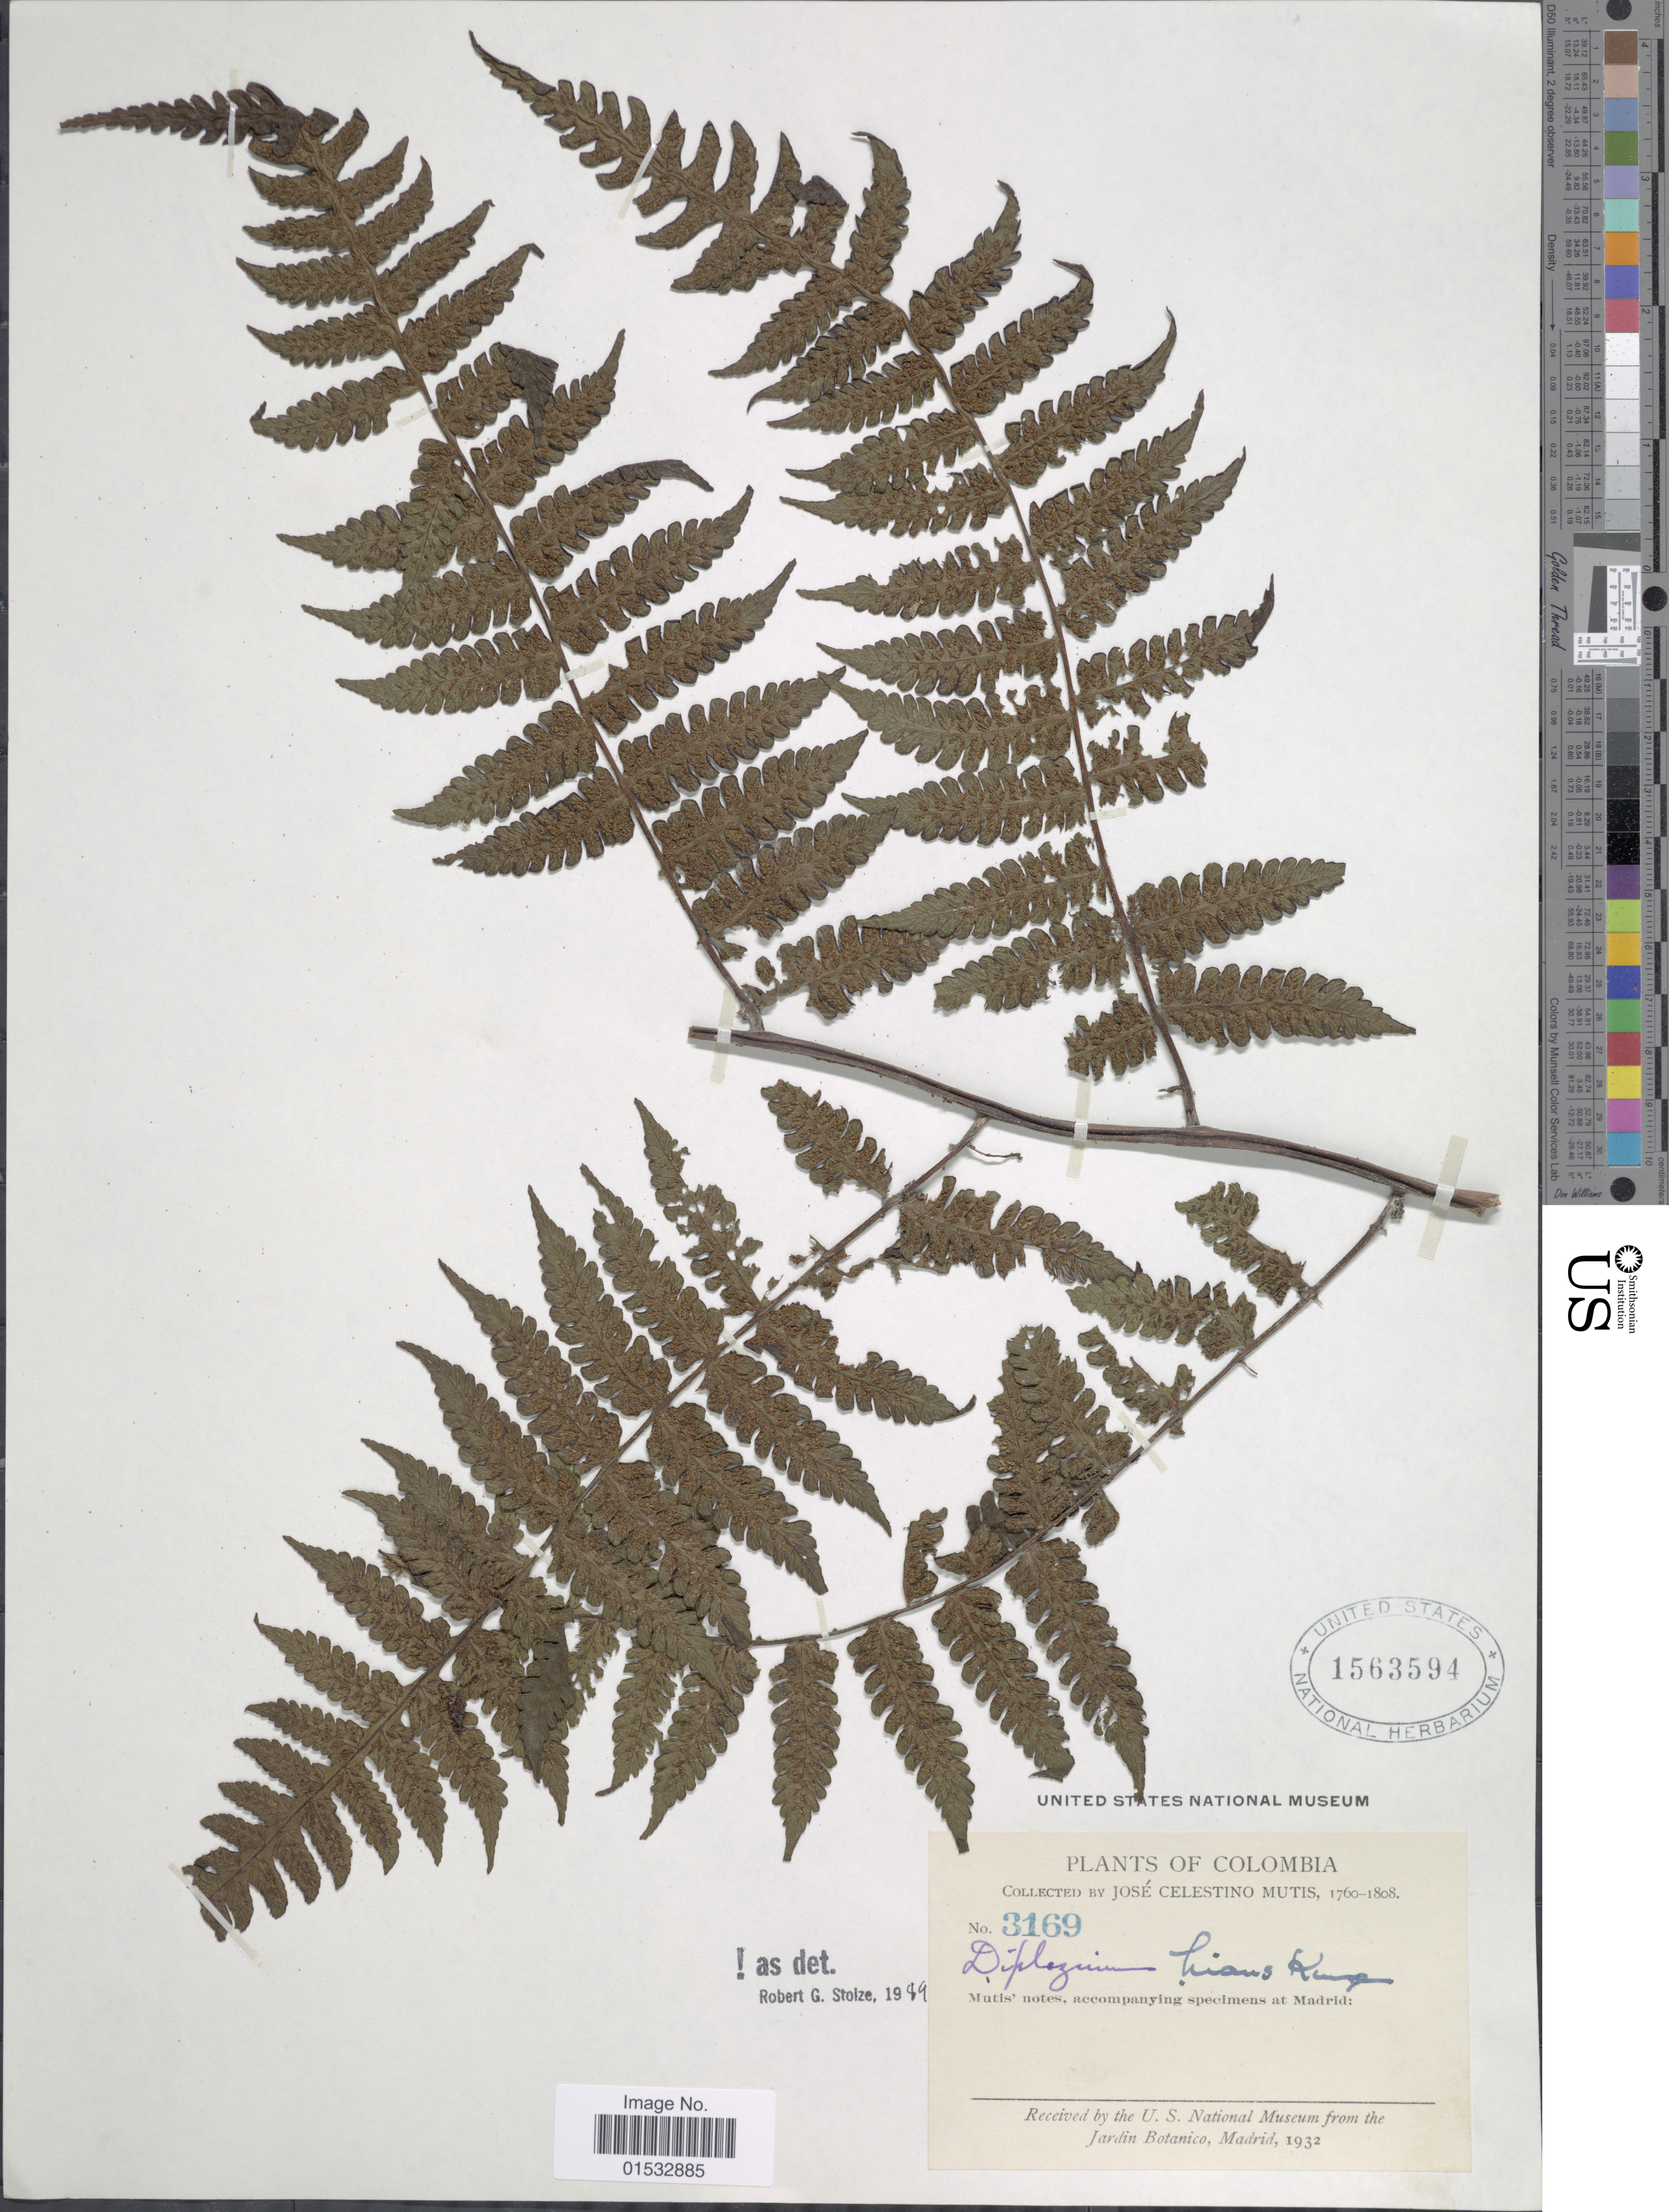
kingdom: Plantae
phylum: Tracheophyta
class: Polypodiopsida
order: Polypodiales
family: Athyriaceae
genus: Diplazium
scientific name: Diplazium hians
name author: Kunze ex Klotzsch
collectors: J. C. B. Mutis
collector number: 3169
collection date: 1760/1808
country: Colombia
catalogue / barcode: US 1563594